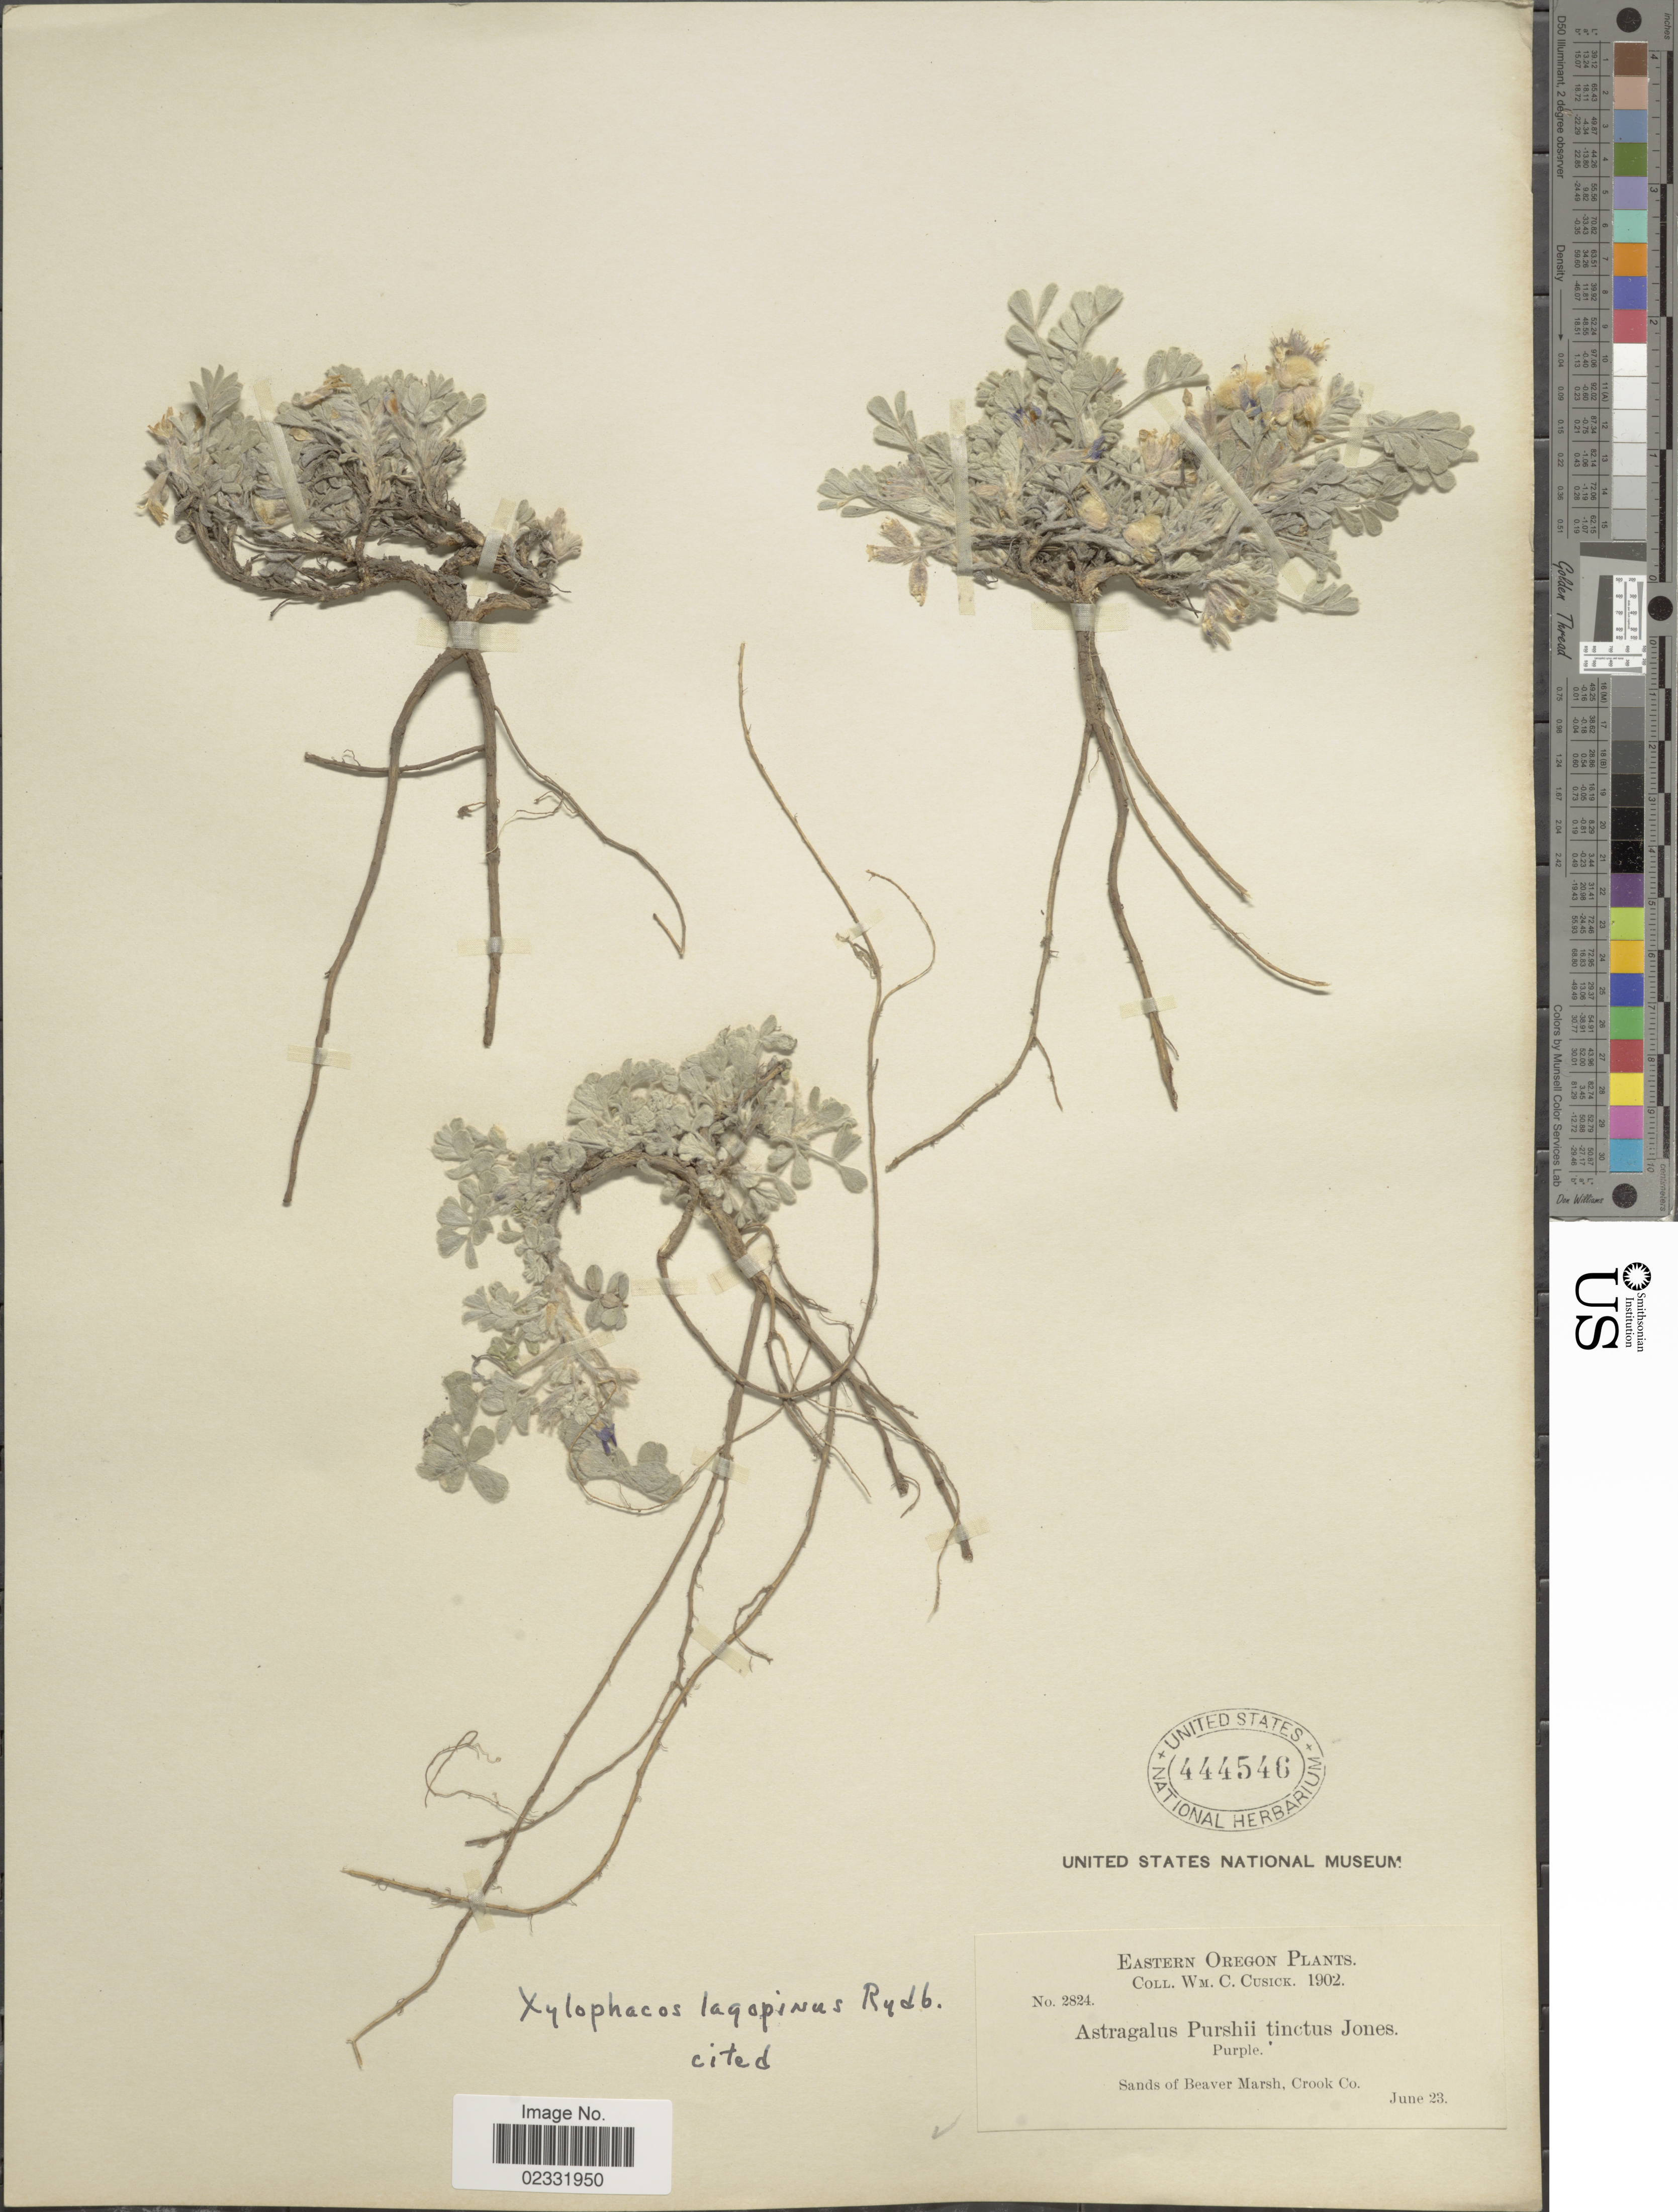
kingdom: Plantae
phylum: Tracheophyta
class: Magnoliopsida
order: Fabales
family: Fabaceae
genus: Astragalus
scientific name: Astragalus lagopinus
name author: (Rydb.) M. Peck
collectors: W. C. Cusick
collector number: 2824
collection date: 1902-06-23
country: United States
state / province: Oregon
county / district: Crook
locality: Eastern Oregon. Sand of Beaver Marsh, Crook Co.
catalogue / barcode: US 444546